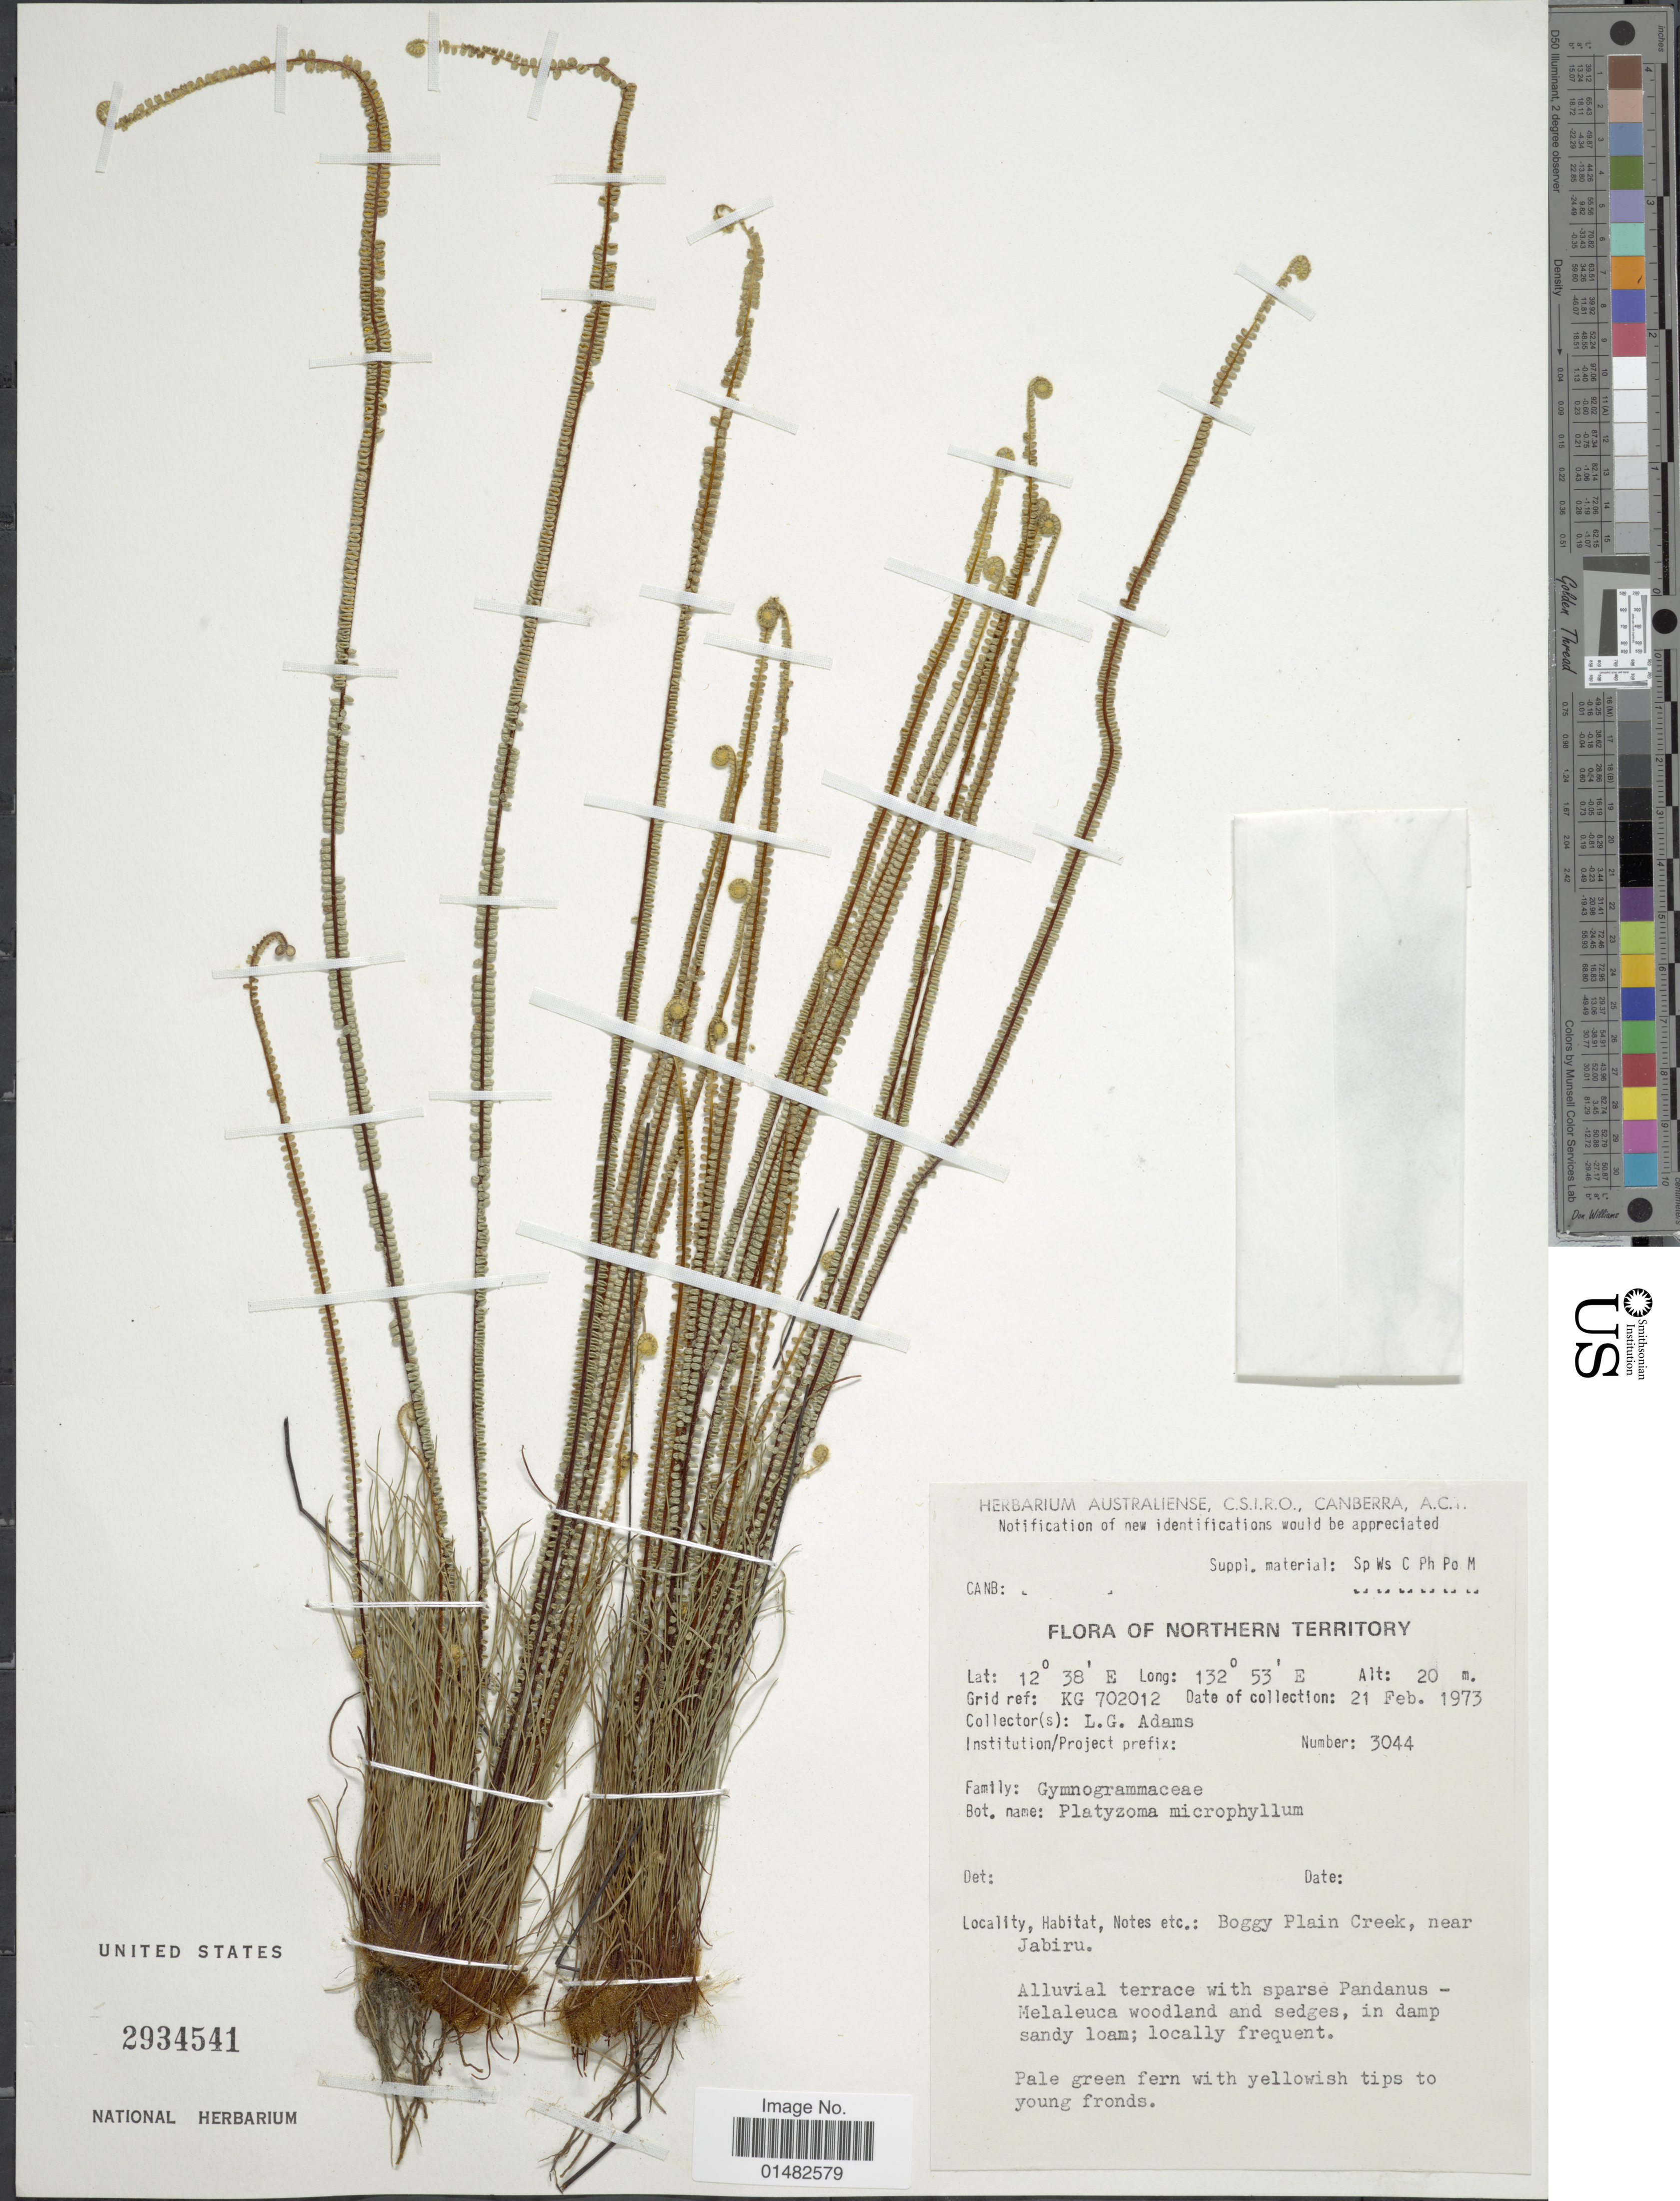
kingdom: Plantae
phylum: Tracheophyta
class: Polypodiopsida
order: Polypodiales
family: Pteridaceae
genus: Pteris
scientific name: Pteris platyzomopsis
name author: Christenh. & H. Schneid.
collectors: L. G. Adams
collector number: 3044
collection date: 1973-02-21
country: Australia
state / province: Northern Territory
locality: Northern Territory, Grid ref: KG 702012, Boggy Plain Creek, near Jabiru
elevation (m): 20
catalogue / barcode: US 2934541